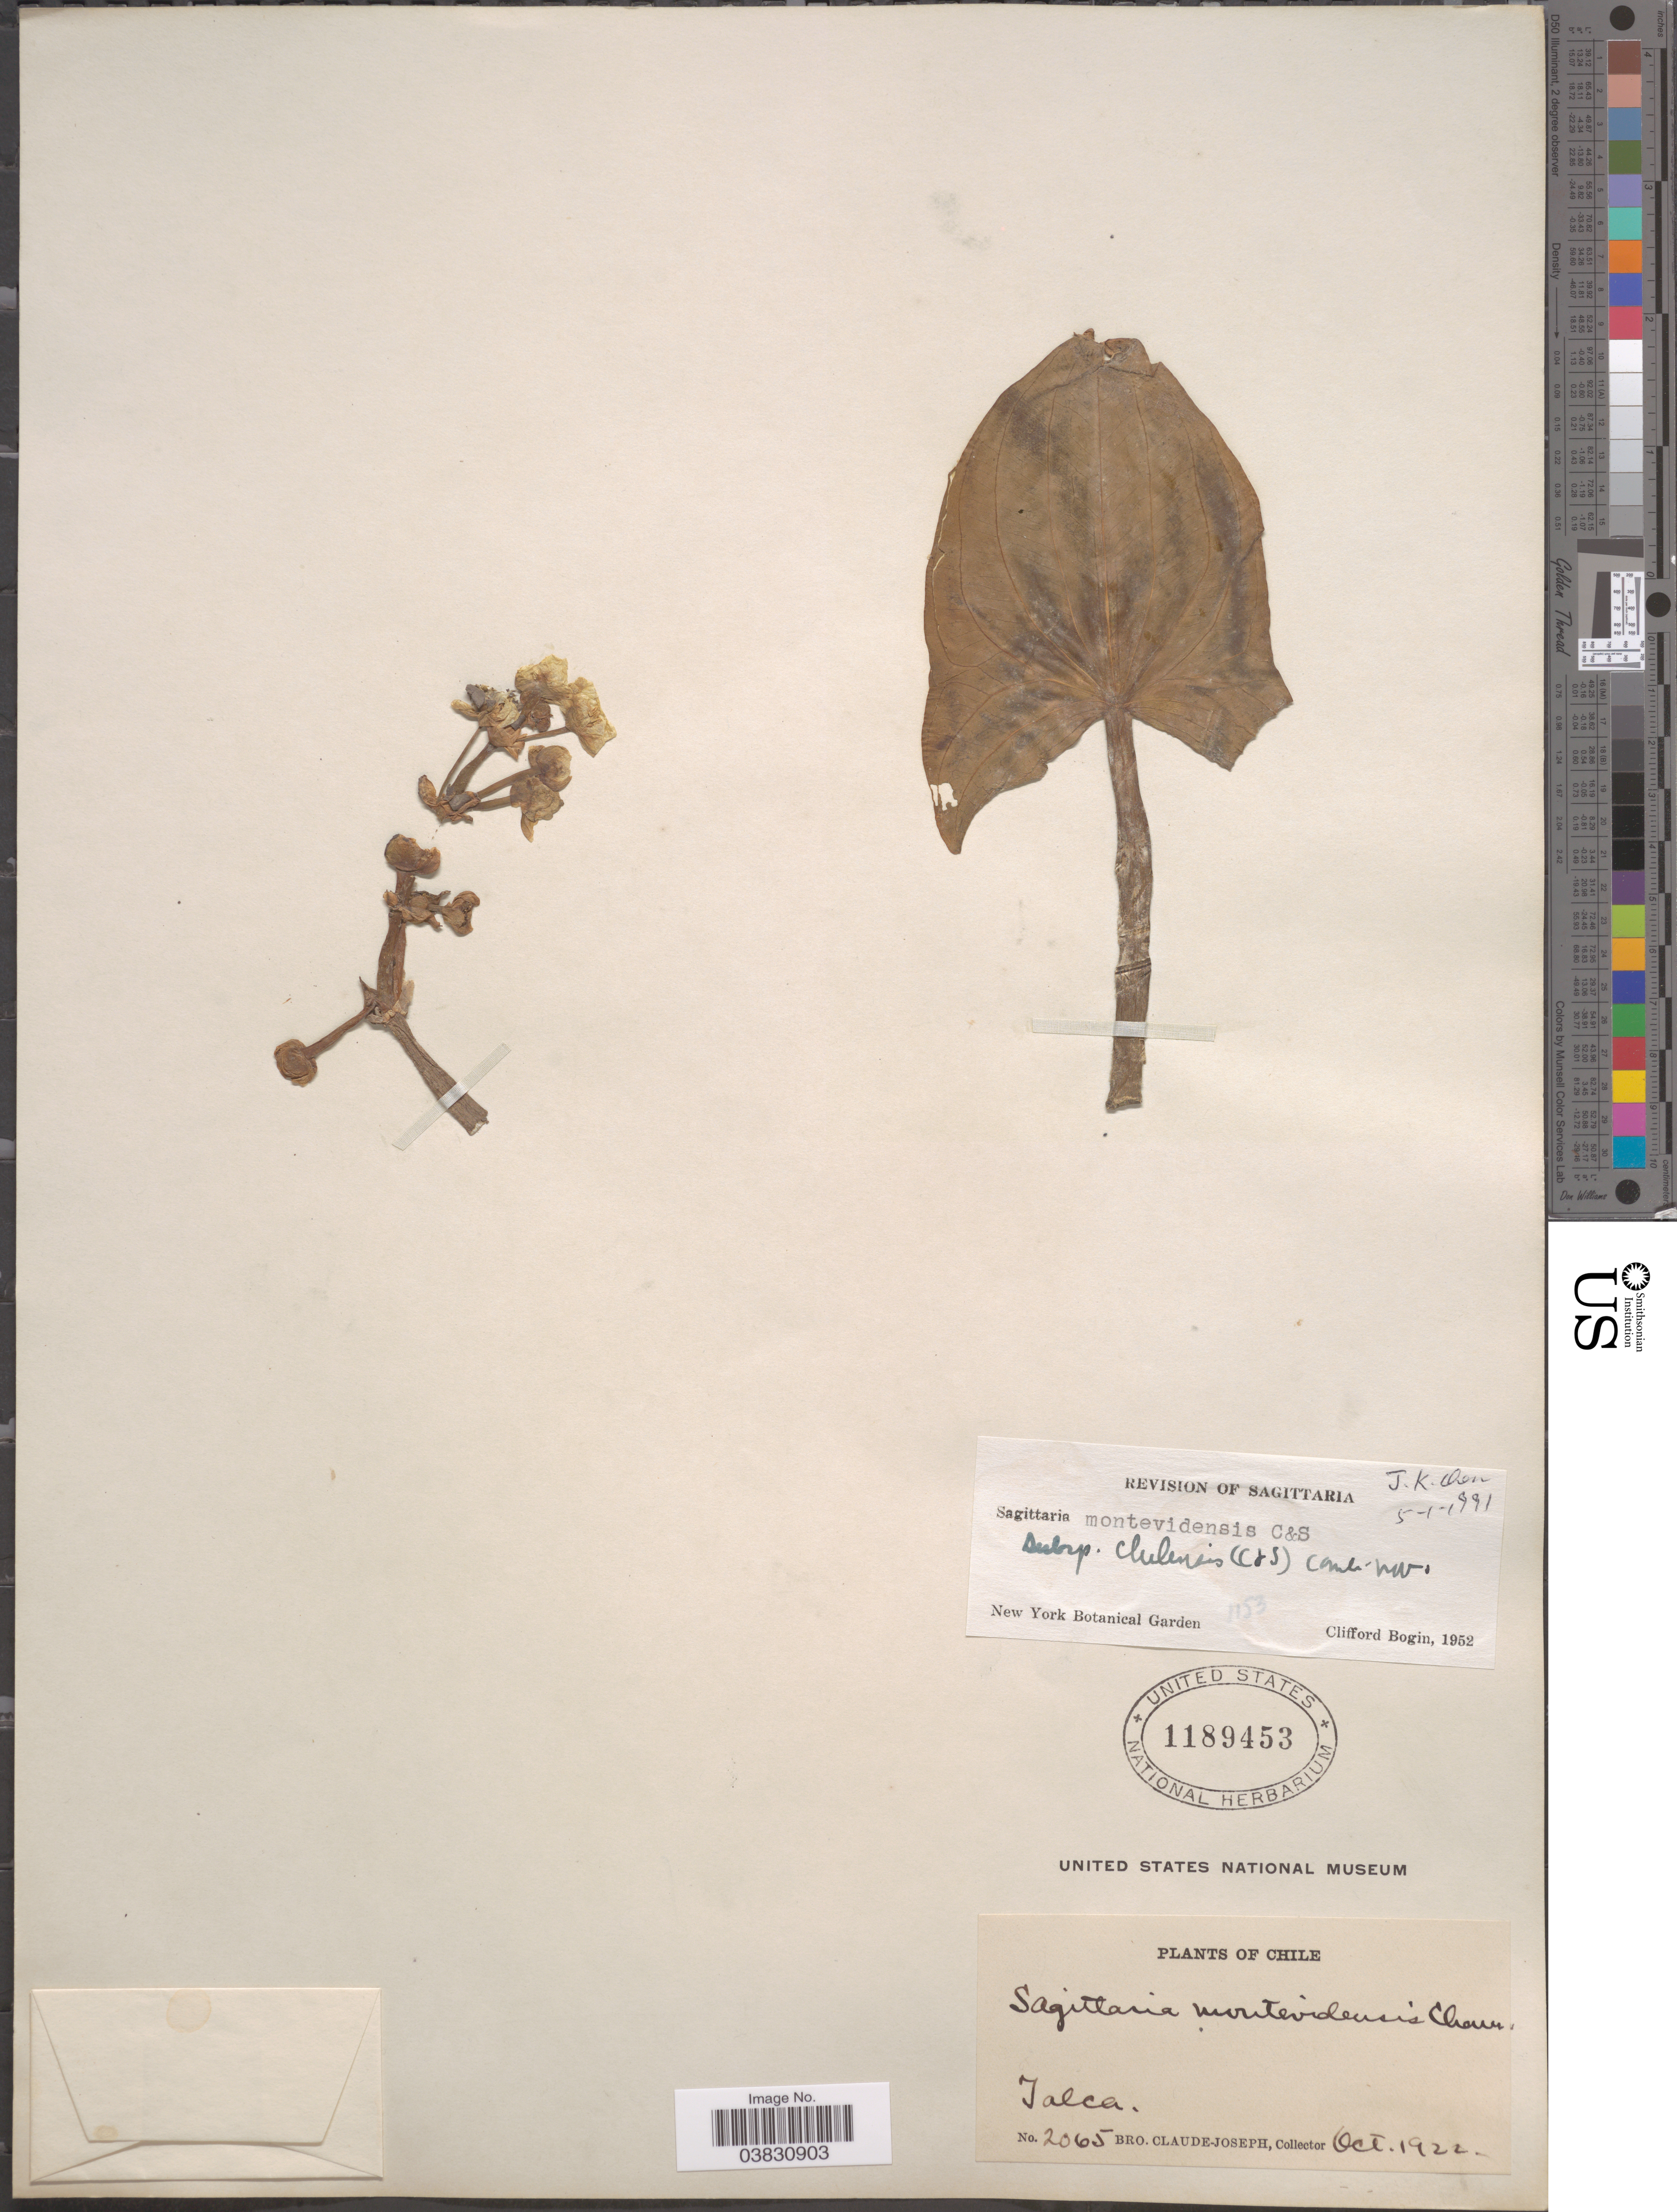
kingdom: Plantae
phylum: Tracheophyta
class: Liliopsida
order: Alismatales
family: Alismataceae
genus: Sagittaria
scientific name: Sagittaria montevidensis subsp. chilensis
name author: (Cham. & Schltdl.) Bogin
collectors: Bro. Claude-Joseph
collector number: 2065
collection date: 1922-10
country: Chile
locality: Talca.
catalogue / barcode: US 1189453